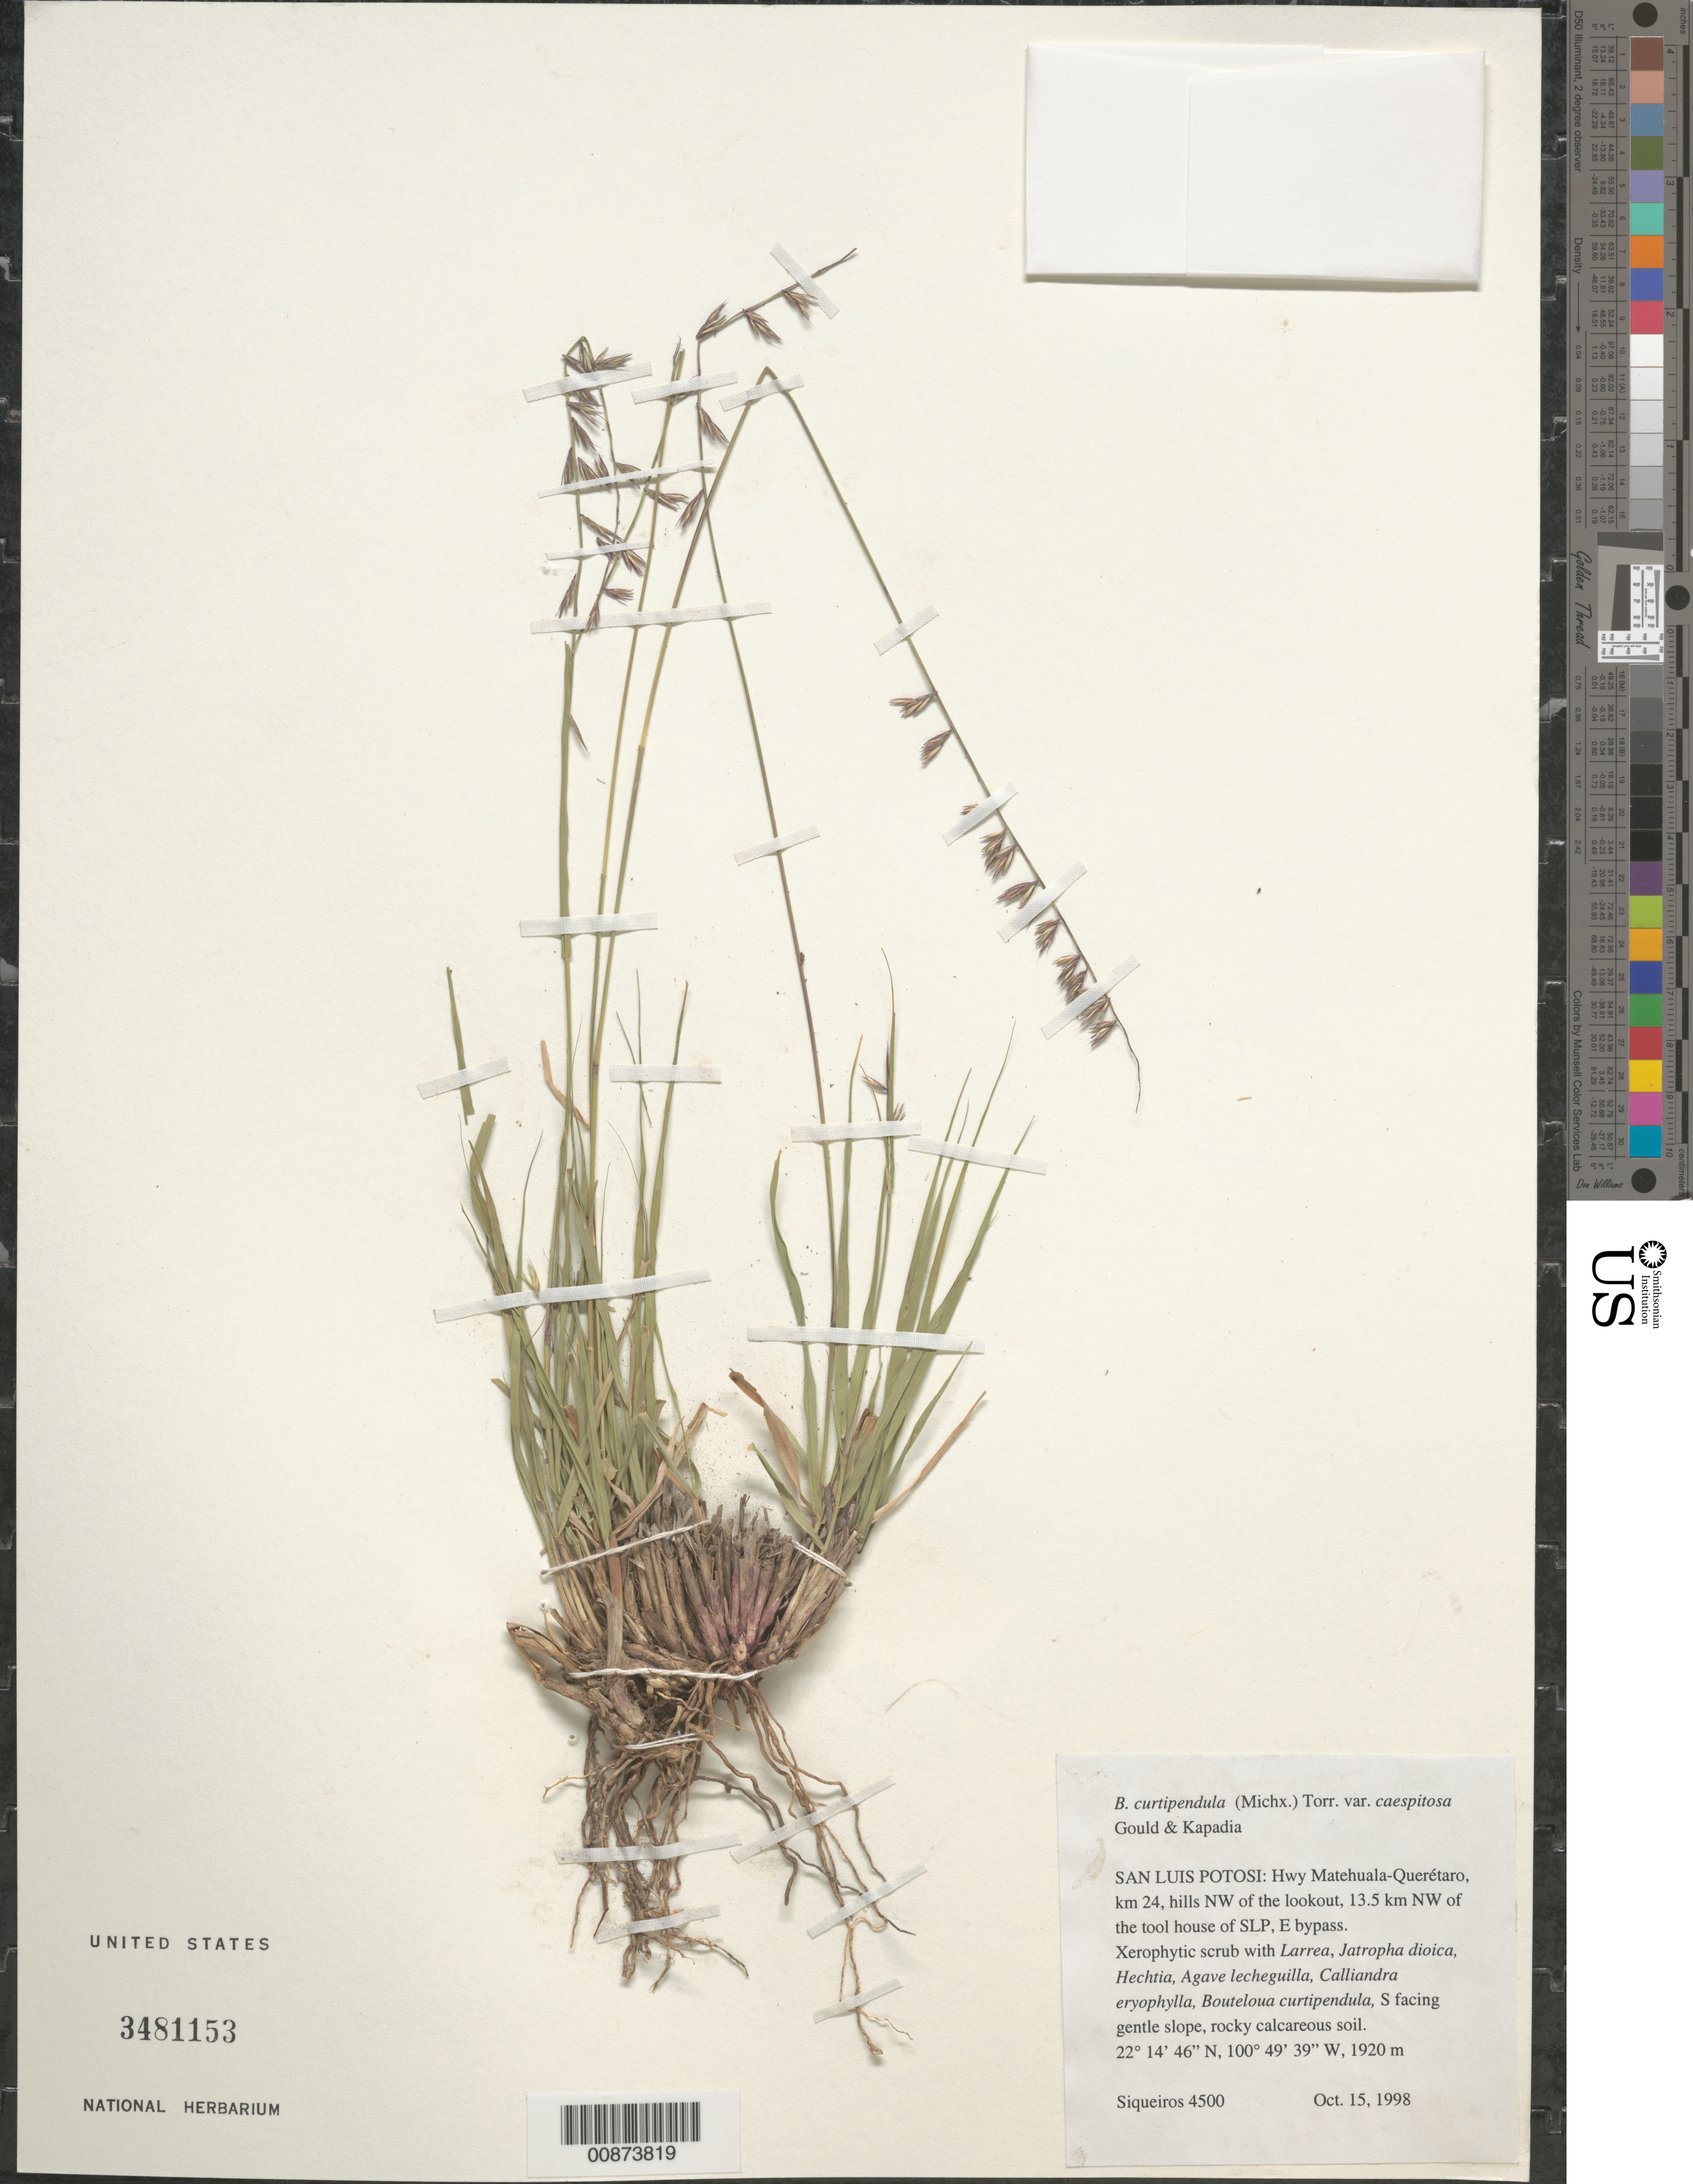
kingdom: Plantae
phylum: Tracheophyta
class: Liliopsida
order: Poales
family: Poaceae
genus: Bouteloua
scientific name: Bouteloua curtipendula var. caespitosa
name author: Gould & Kapadia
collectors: M. E. Siqueiros Delgado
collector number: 4500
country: Mexico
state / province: San Luis Potosí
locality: Hwy Matehuala-Queretaro, NW of lookout, NW of tool house of SLP E bypass.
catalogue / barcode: US 3481153